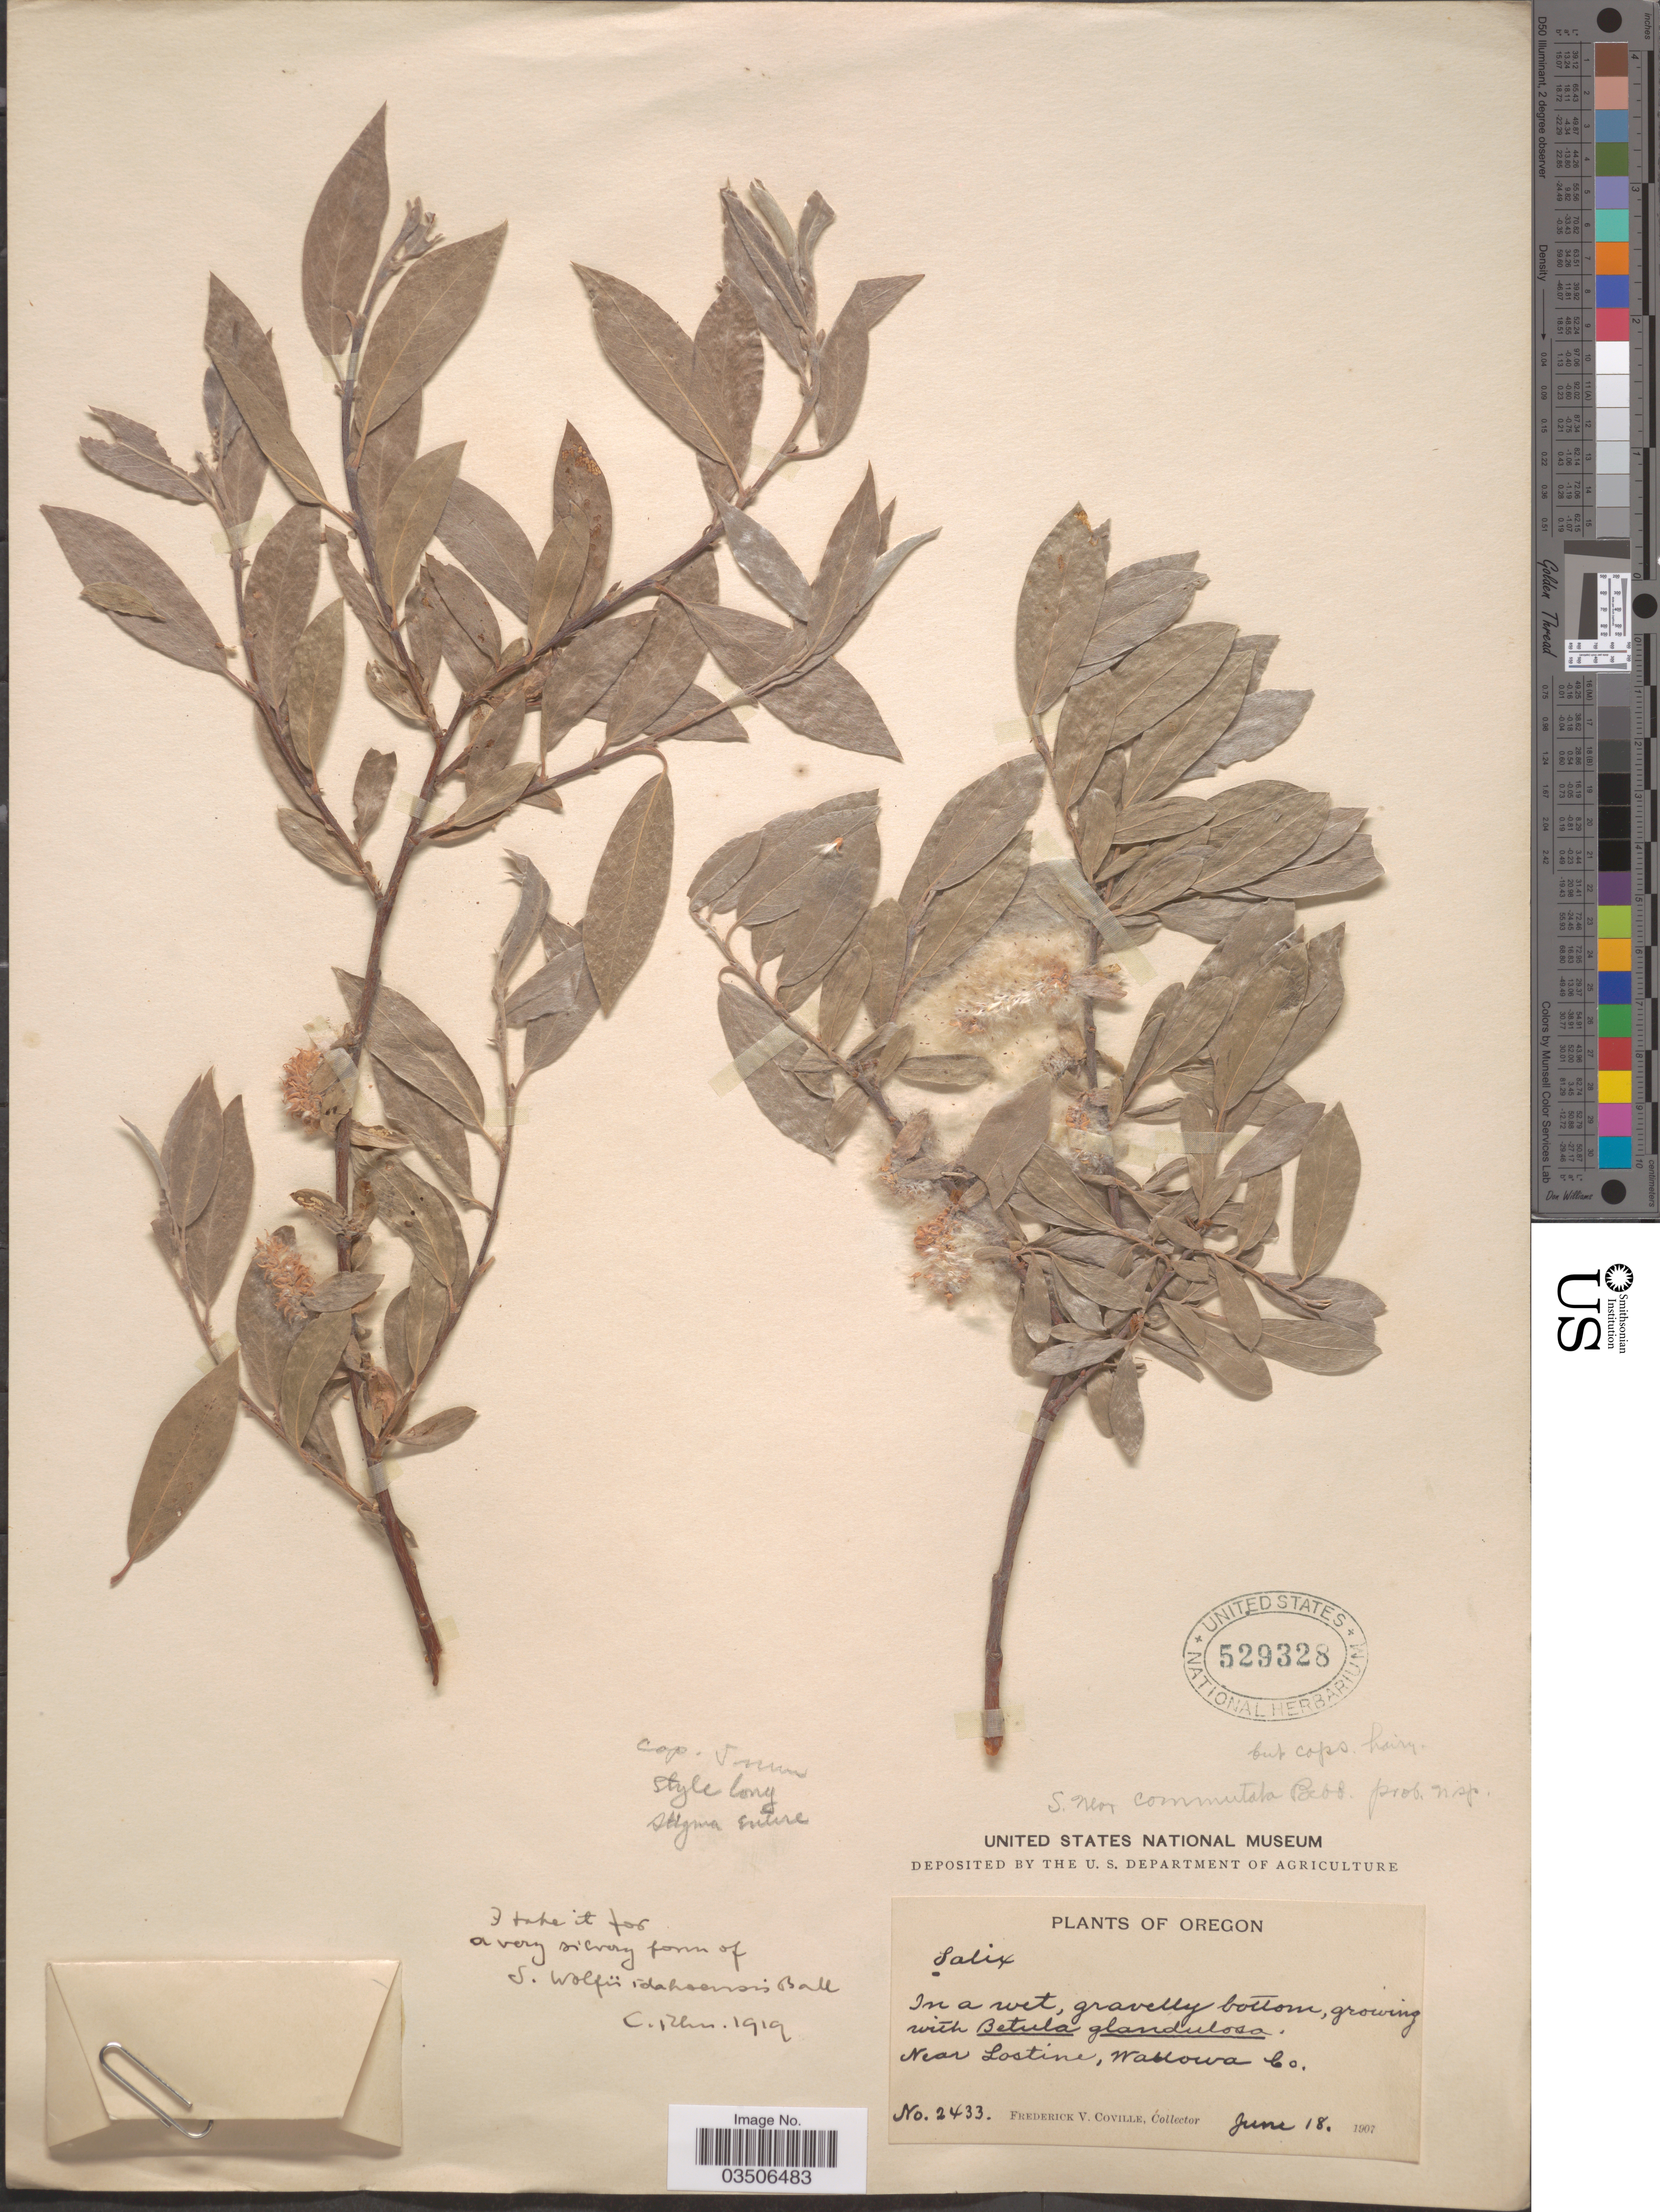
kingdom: Plantae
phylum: Tracheophyta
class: Magnoliopsida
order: Malpighiales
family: Salicaceae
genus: Salix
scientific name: Salix wolfii var. idahoensis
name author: C.R. Ball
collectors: F. V. Coville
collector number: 2433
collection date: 1907-06-18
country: United States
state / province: Oregon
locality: Near Lostine, Wablowa Co.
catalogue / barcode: US 529328